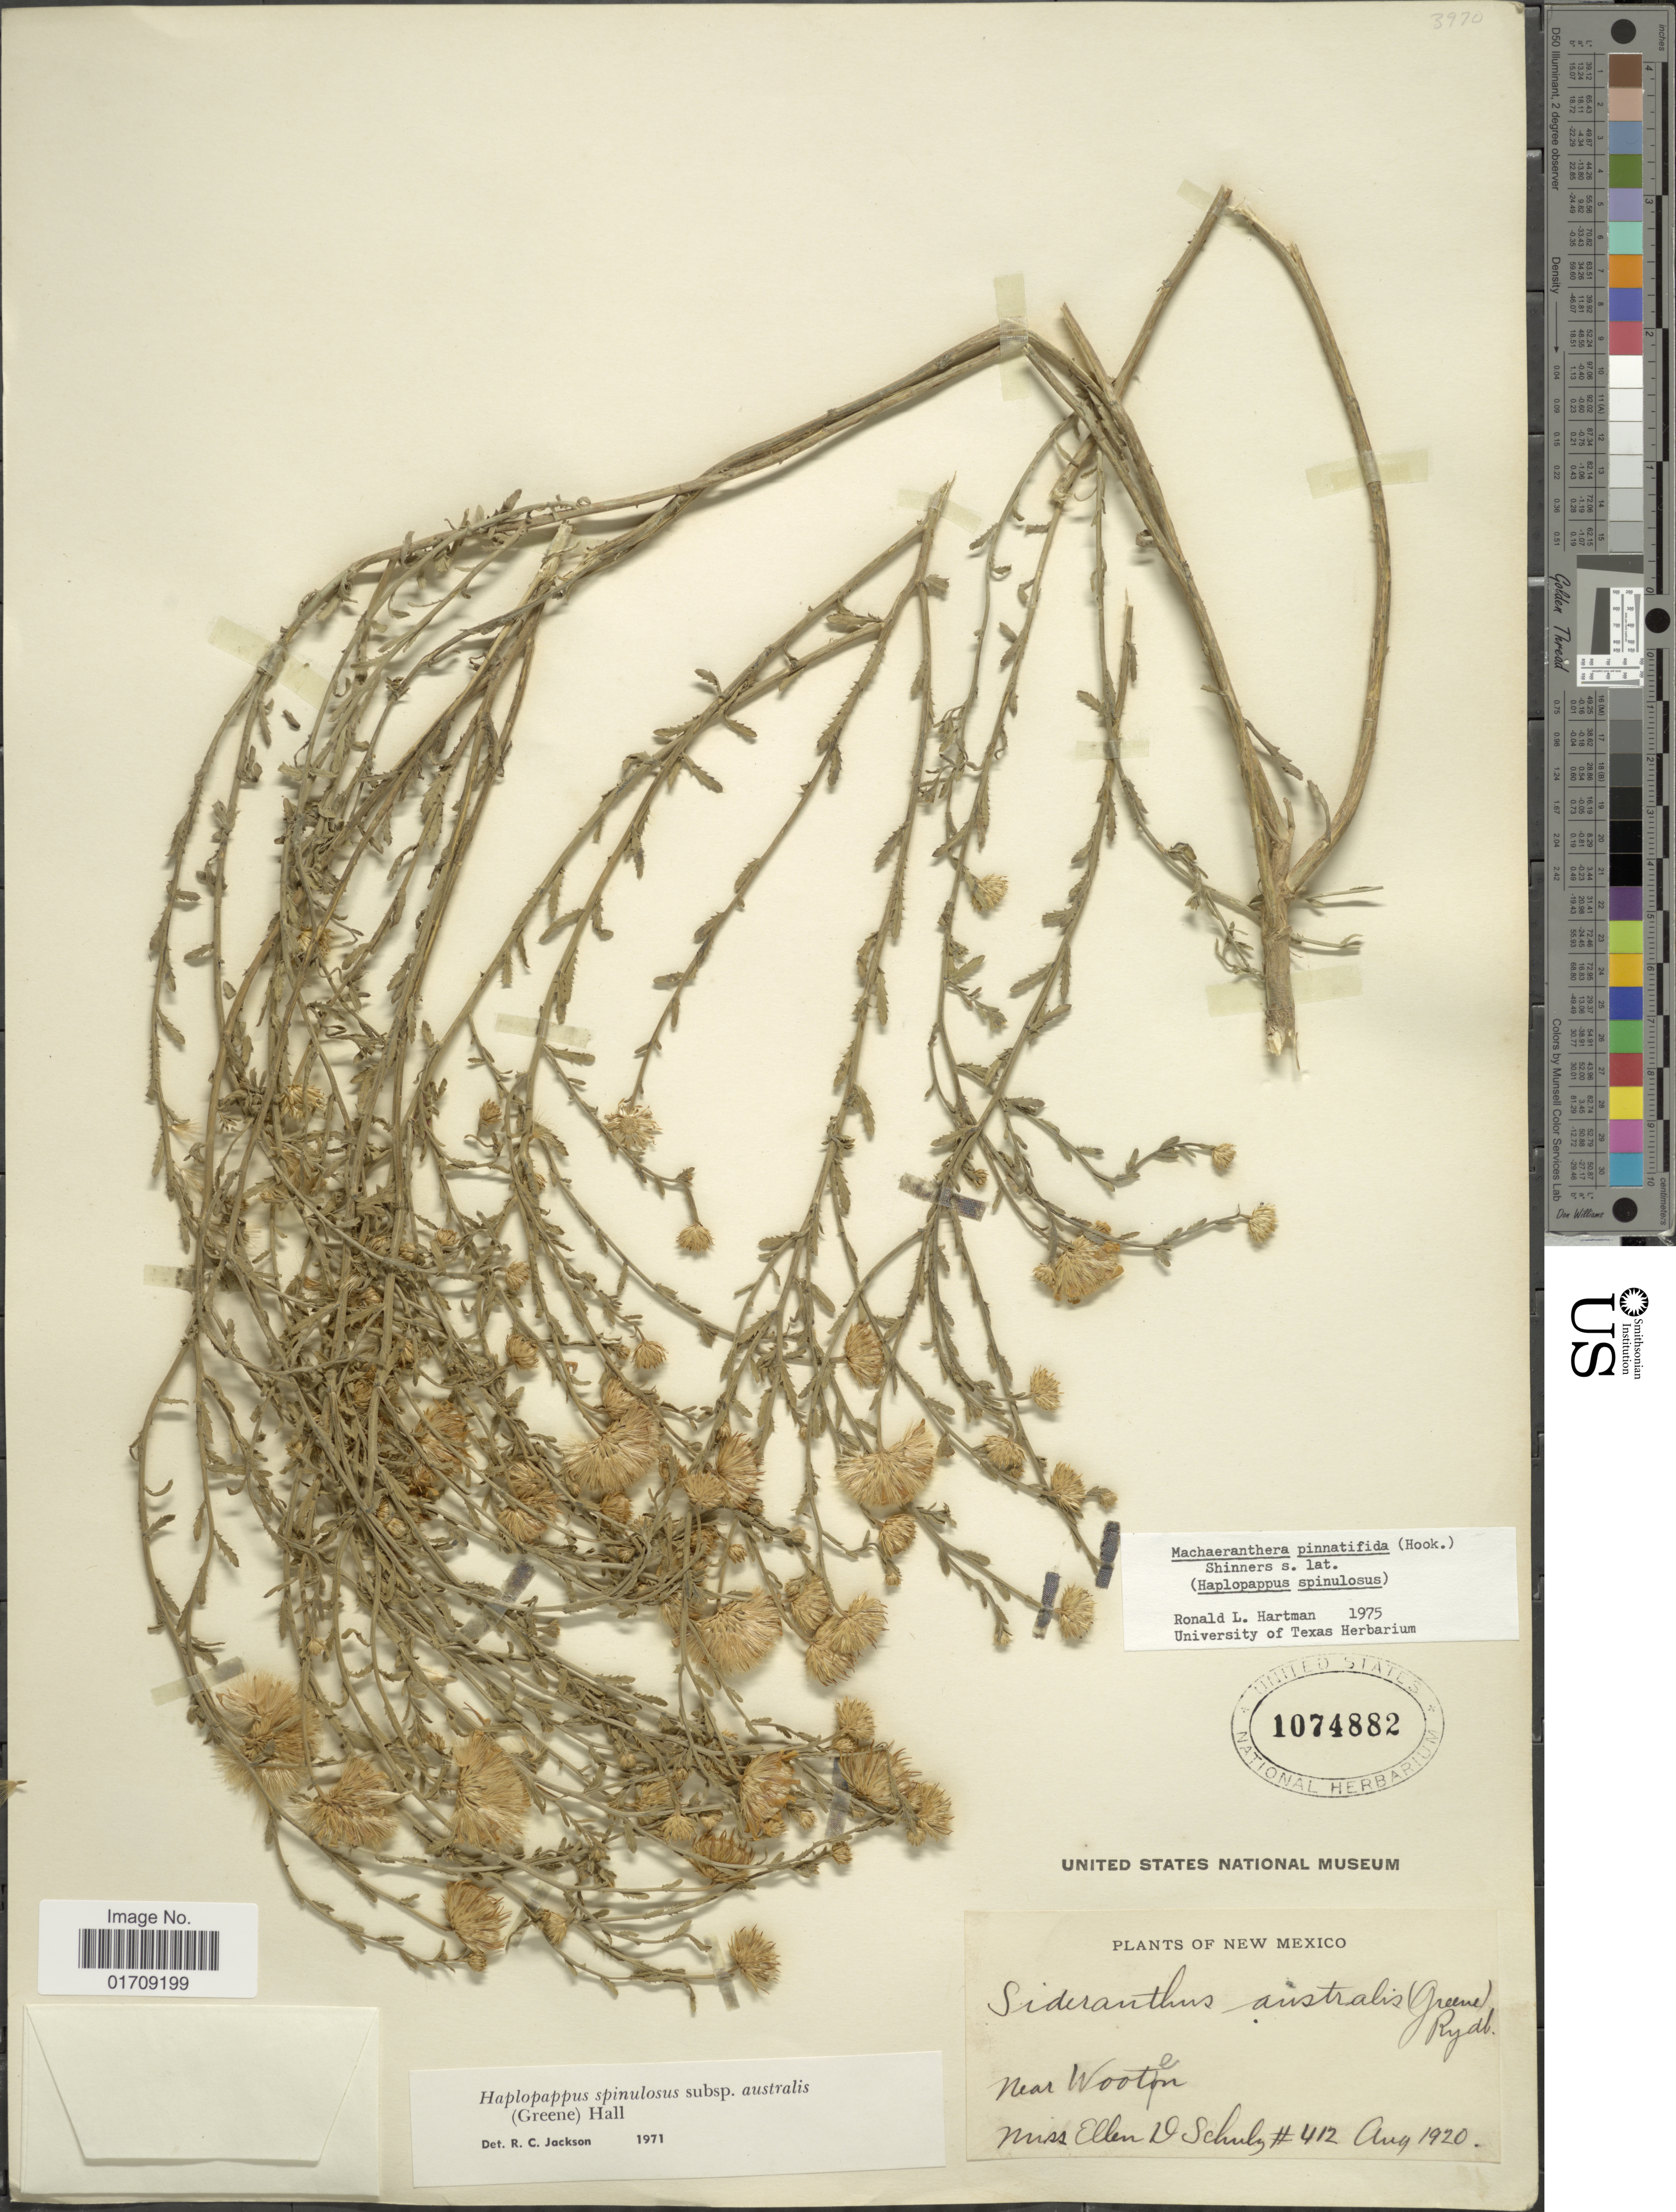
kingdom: Plantae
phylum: Tracheophyta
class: Magnoliopsida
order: Asterales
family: Asteraceae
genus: Machaeranthera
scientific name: Machaeranthera pinnatifida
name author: (Hook.) Shinners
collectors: E. D. Schulz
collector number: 412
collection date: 1920-08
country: United States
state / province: New Mexico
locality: Near Wooten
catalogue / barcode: US 1074882